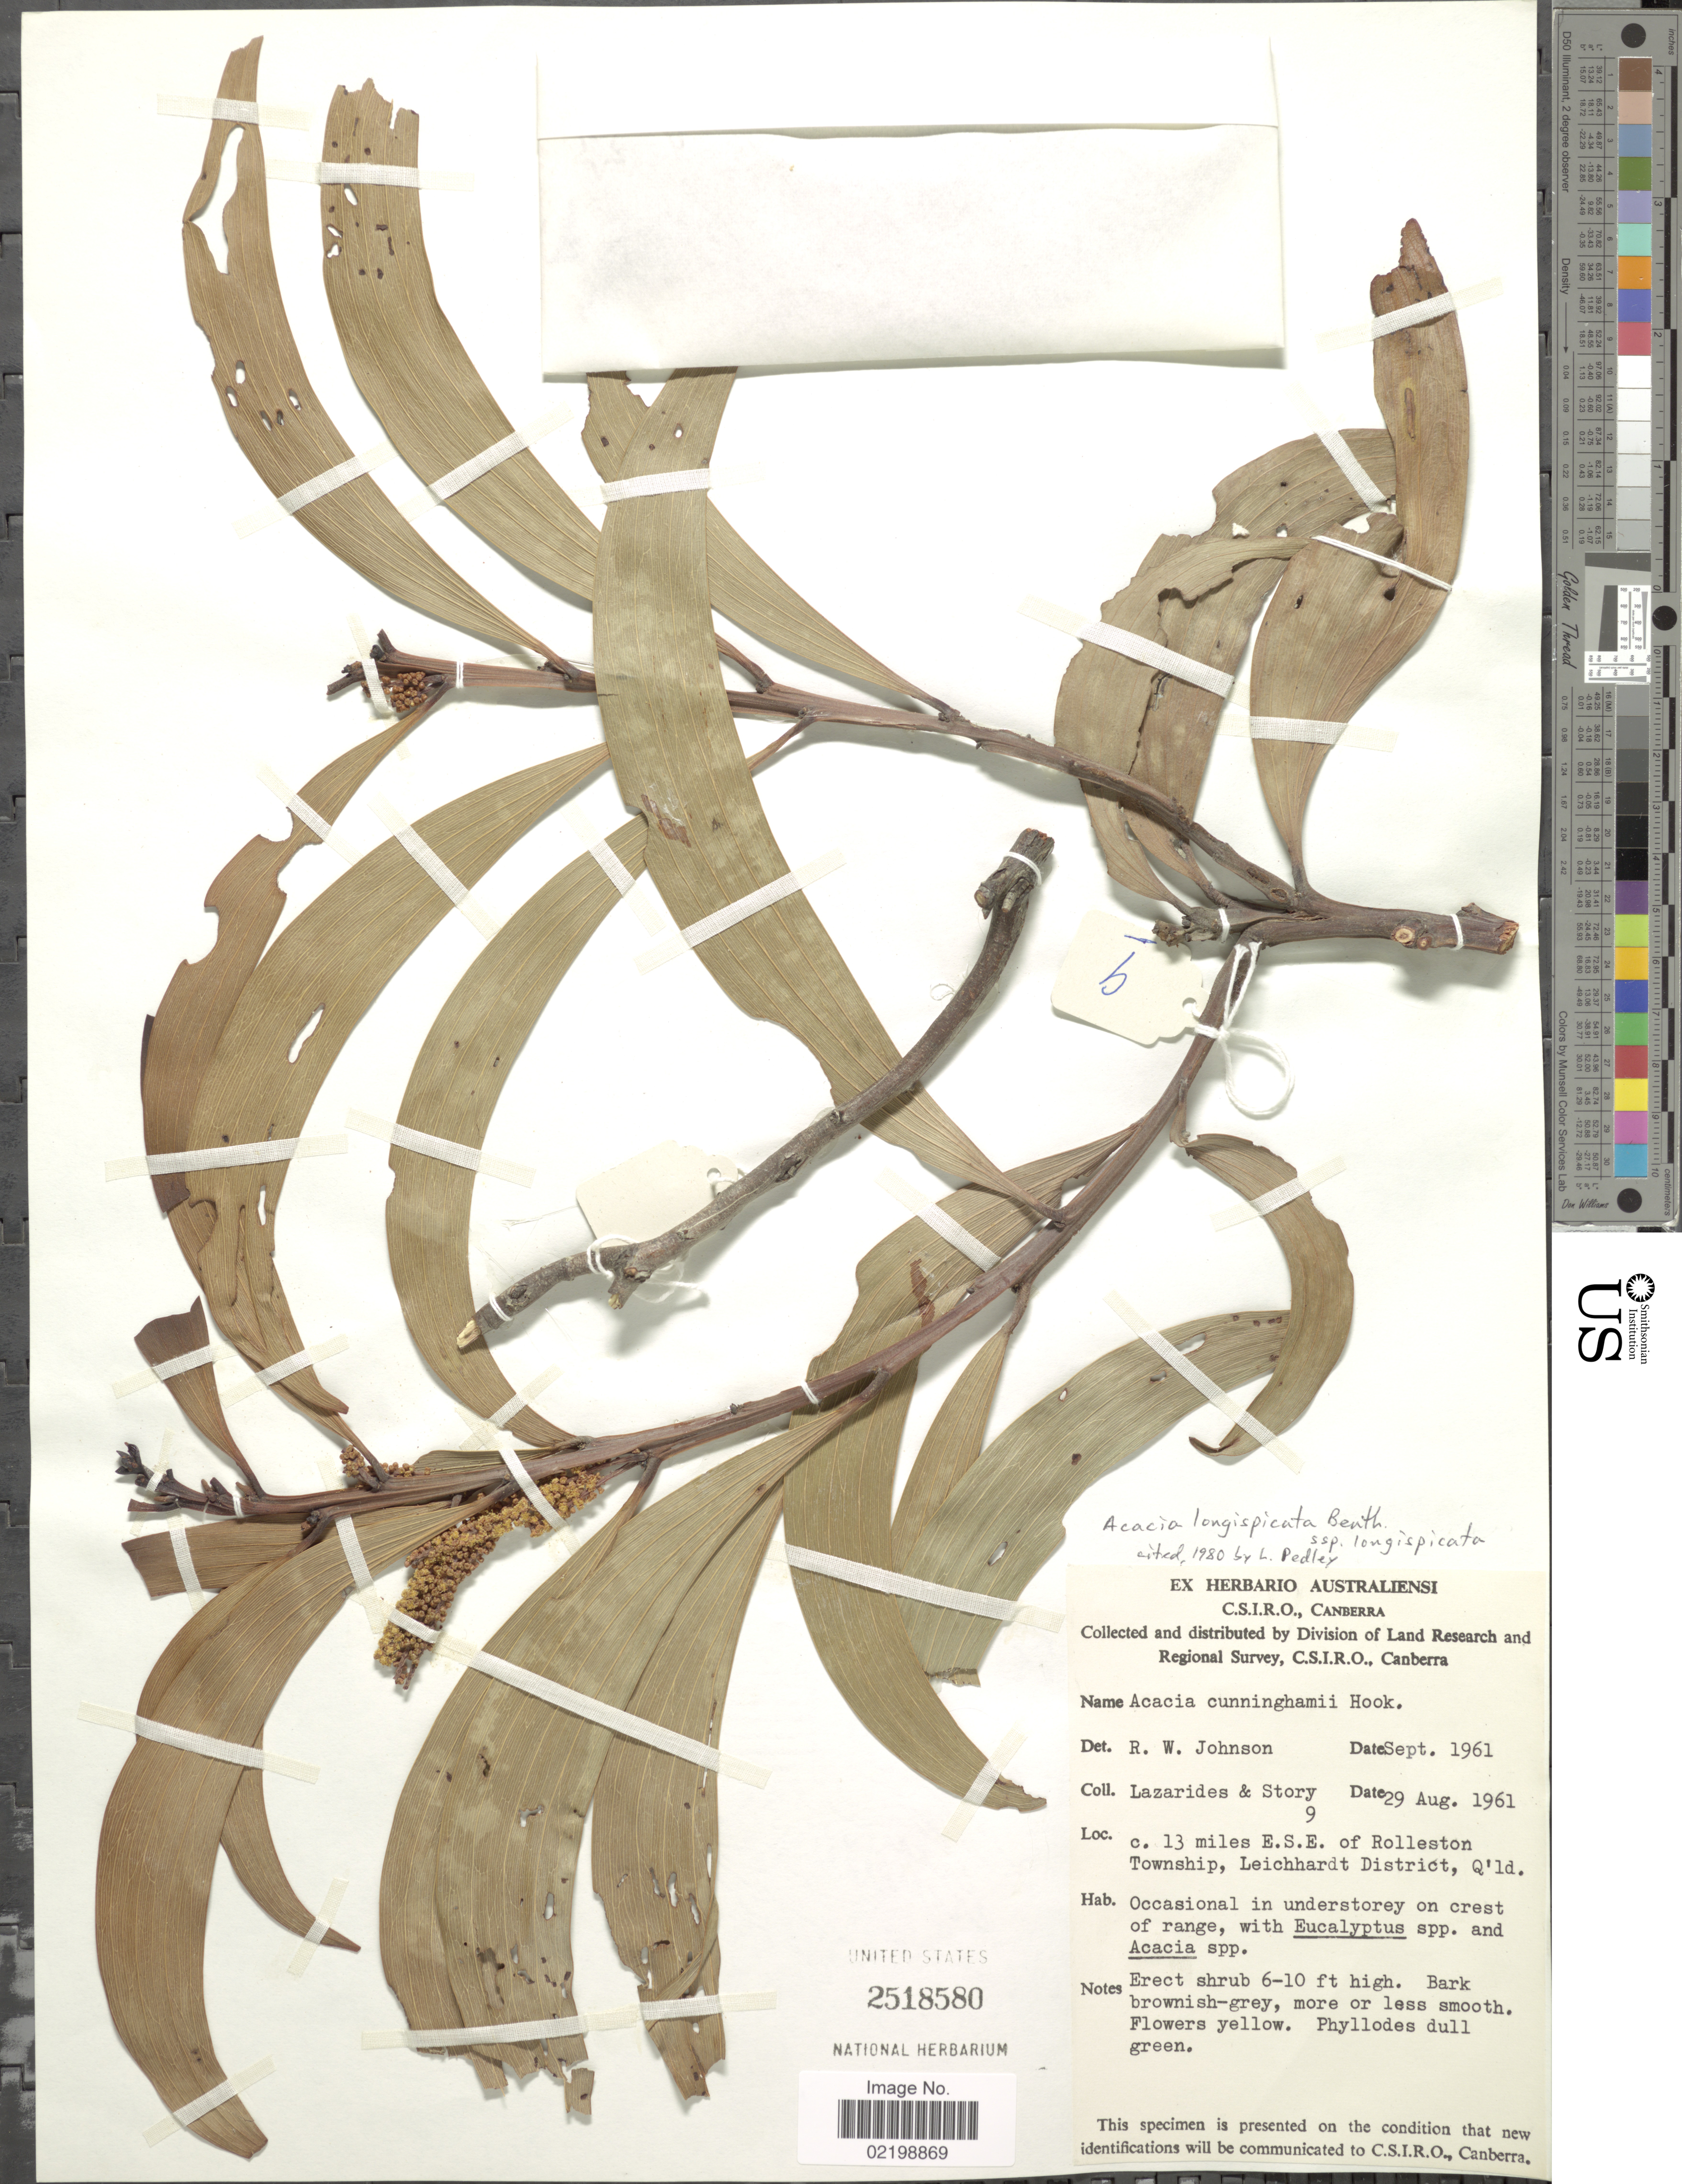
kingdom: Plantae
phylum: Tracheophyta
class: Magnoliopsida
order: Fabales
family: Fabaceae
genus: Acacia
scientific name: Acacia longispicata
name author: Benth.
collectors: M. Lazarides & -. Story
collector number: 9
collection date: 1961-08-29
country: Australia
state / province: Queensland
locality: C. 13 miles E.S.E of Rolleston Township, Leichhardt District, Q'ld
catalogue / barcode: US 2518580